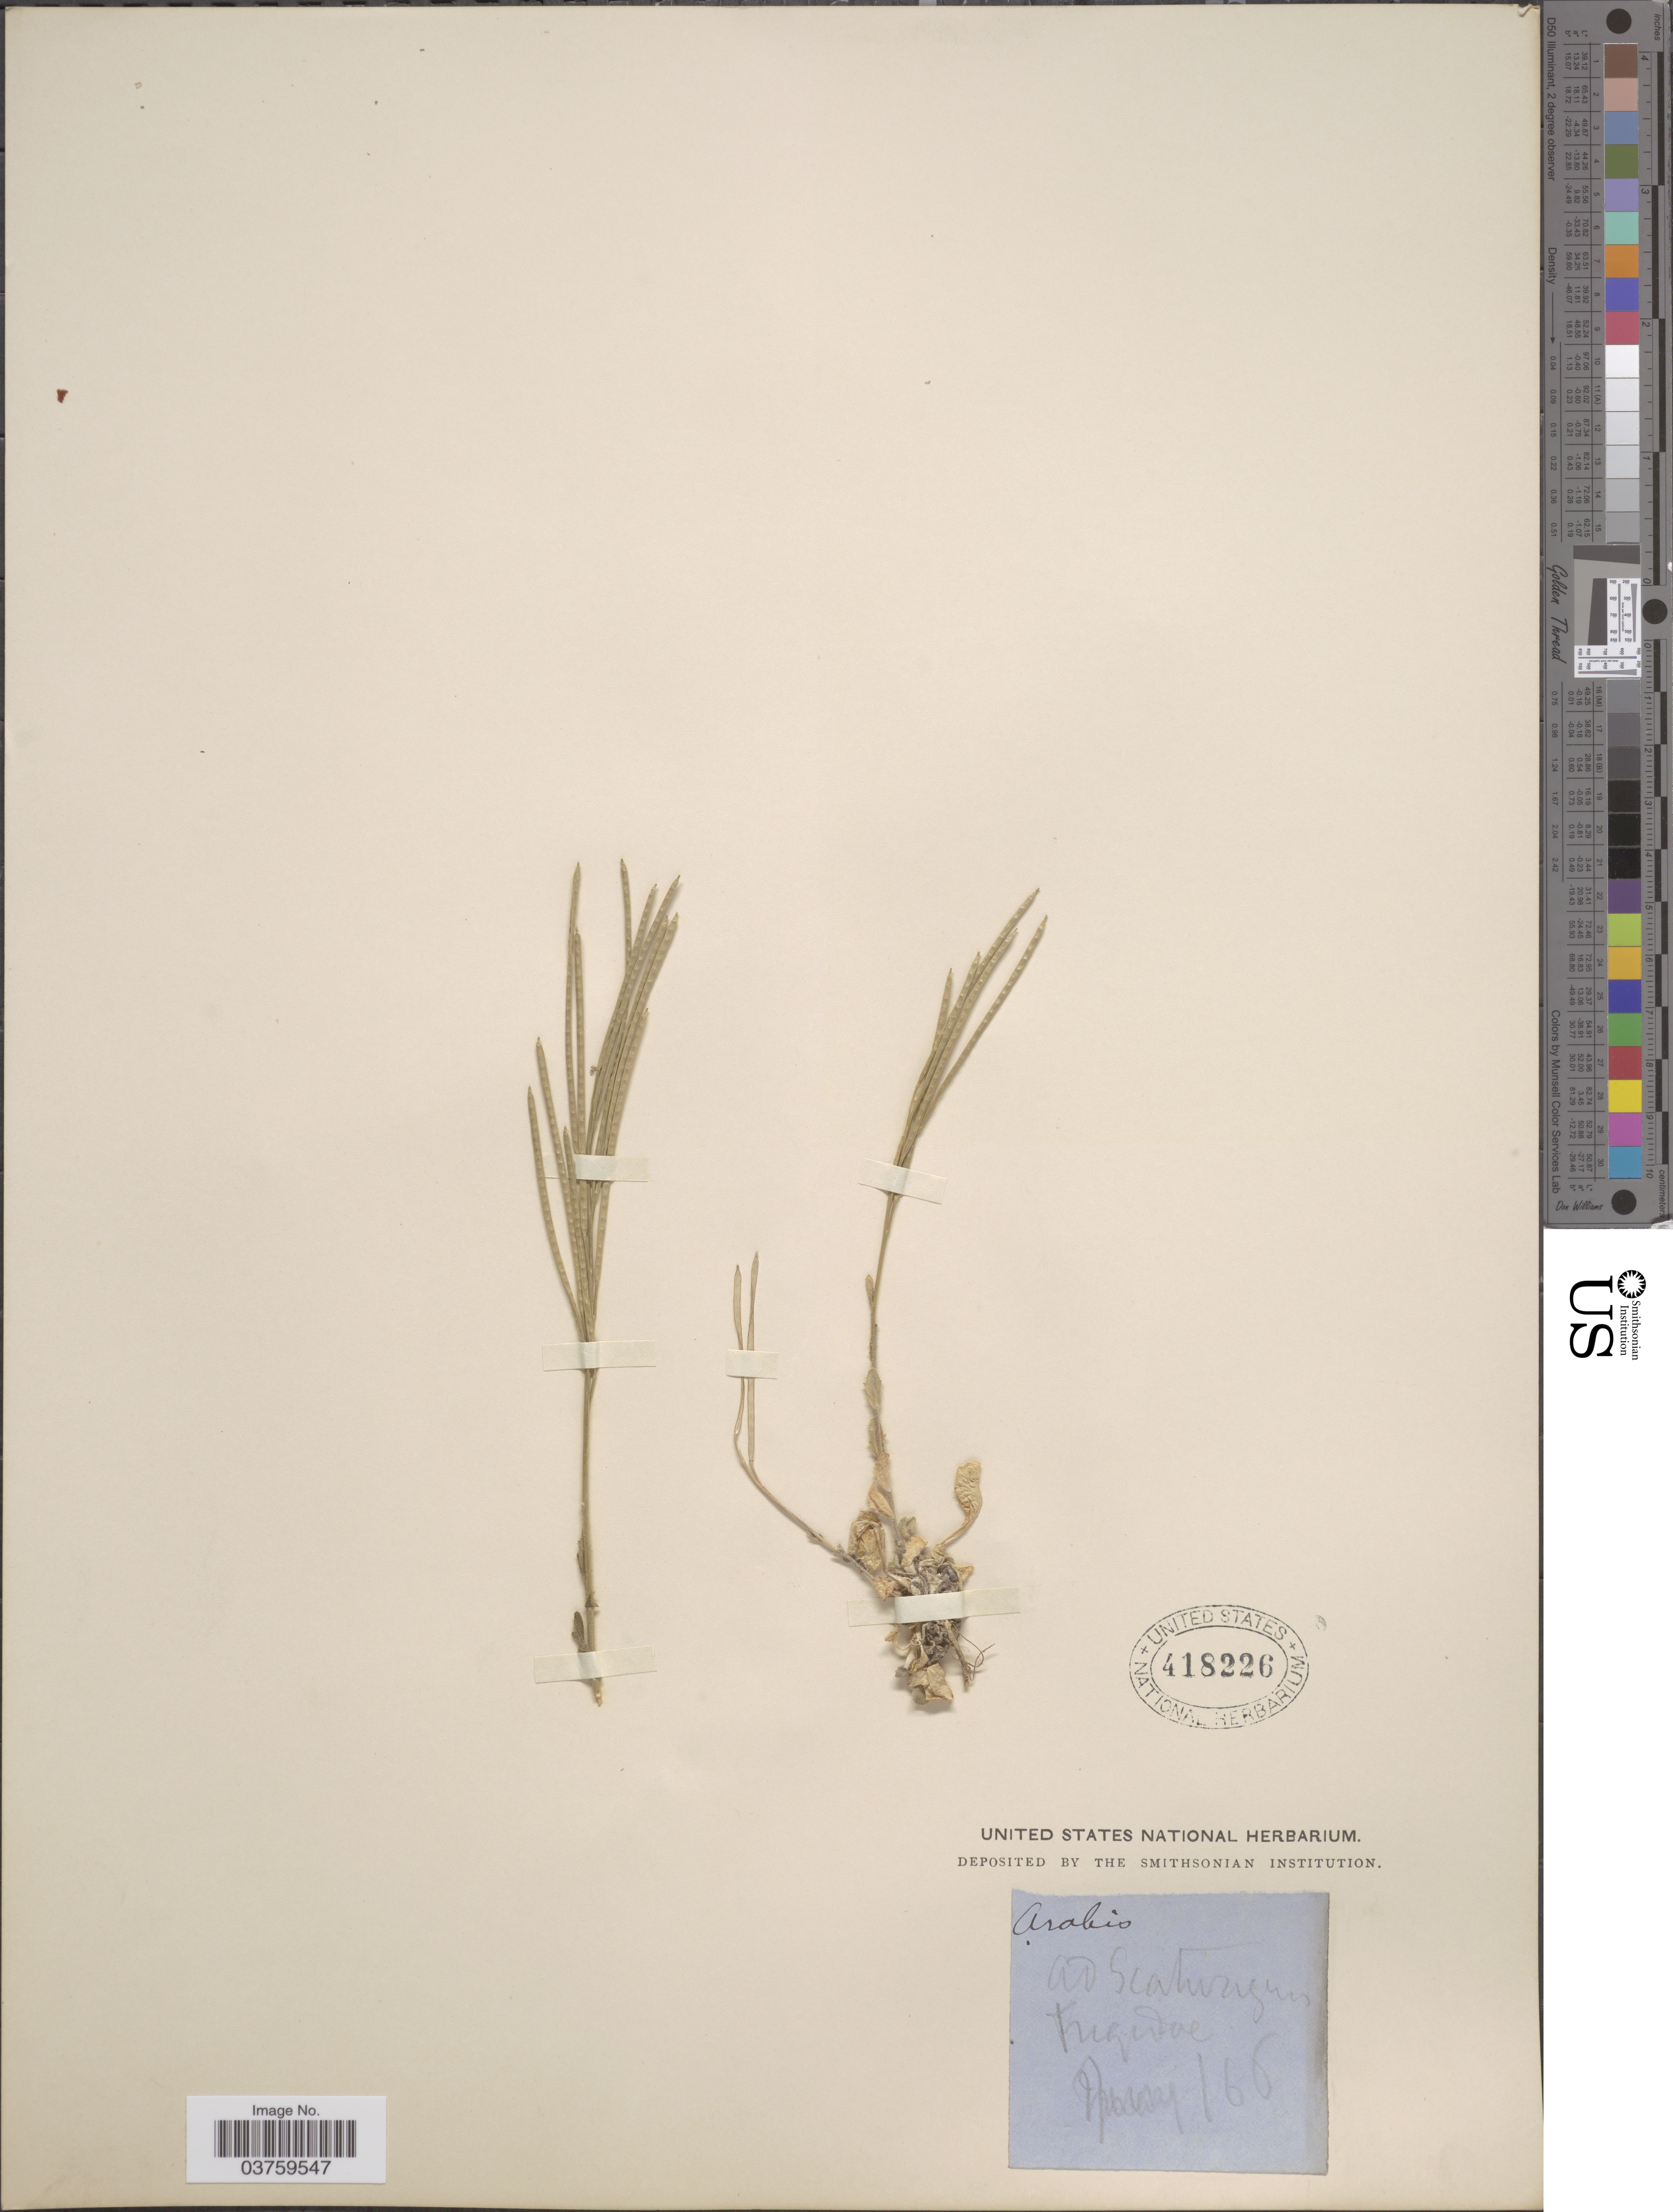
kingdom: Plantae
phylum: Tracheophyta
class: Magnoliopsida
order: Brassicales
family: Brassicaceae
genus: Arabis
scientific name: Arabis sp.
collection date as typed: Transcribed d/m/y: /5/66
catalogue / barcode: US 418226